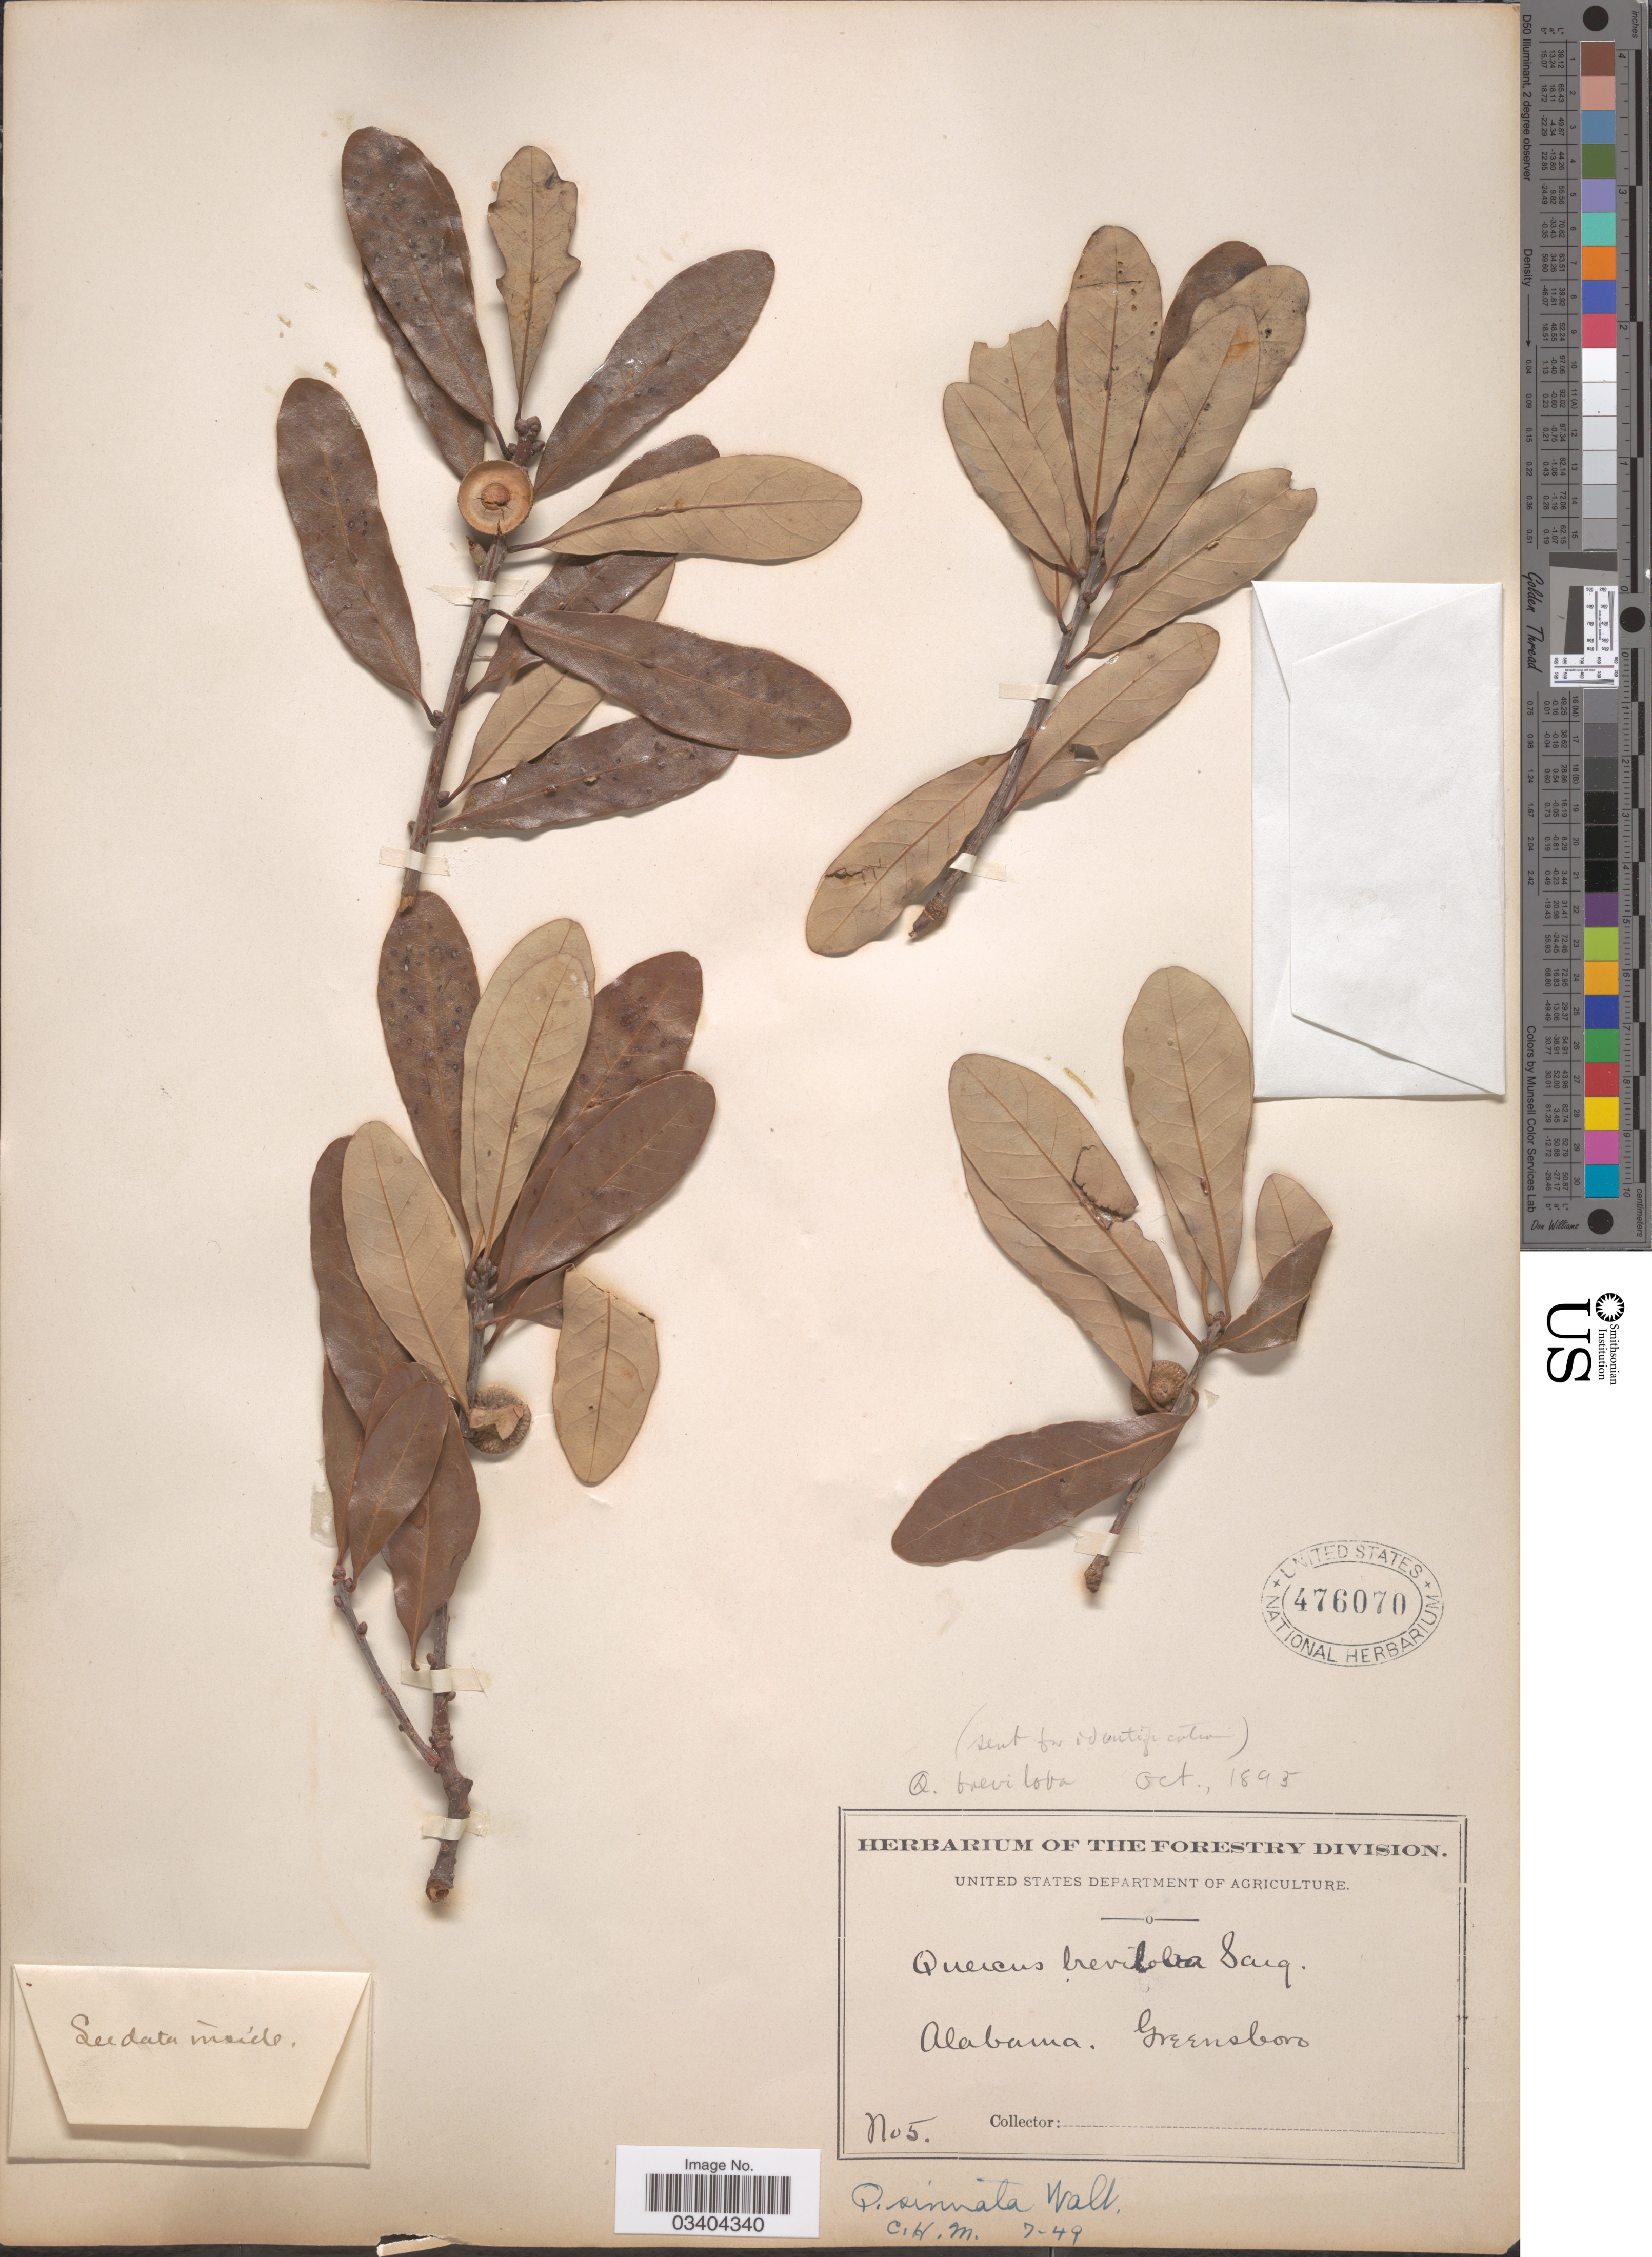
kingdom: Plantae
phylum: Tracheophyta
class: Magnoliopsida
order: Fagales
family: Fagaceae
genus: Quercus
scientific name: Quercus durandii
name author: Buckley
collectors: Ex herb. of the Forestry Division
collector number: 5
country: United States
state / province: Alabama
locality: Greensboro.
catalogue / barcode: US 476070